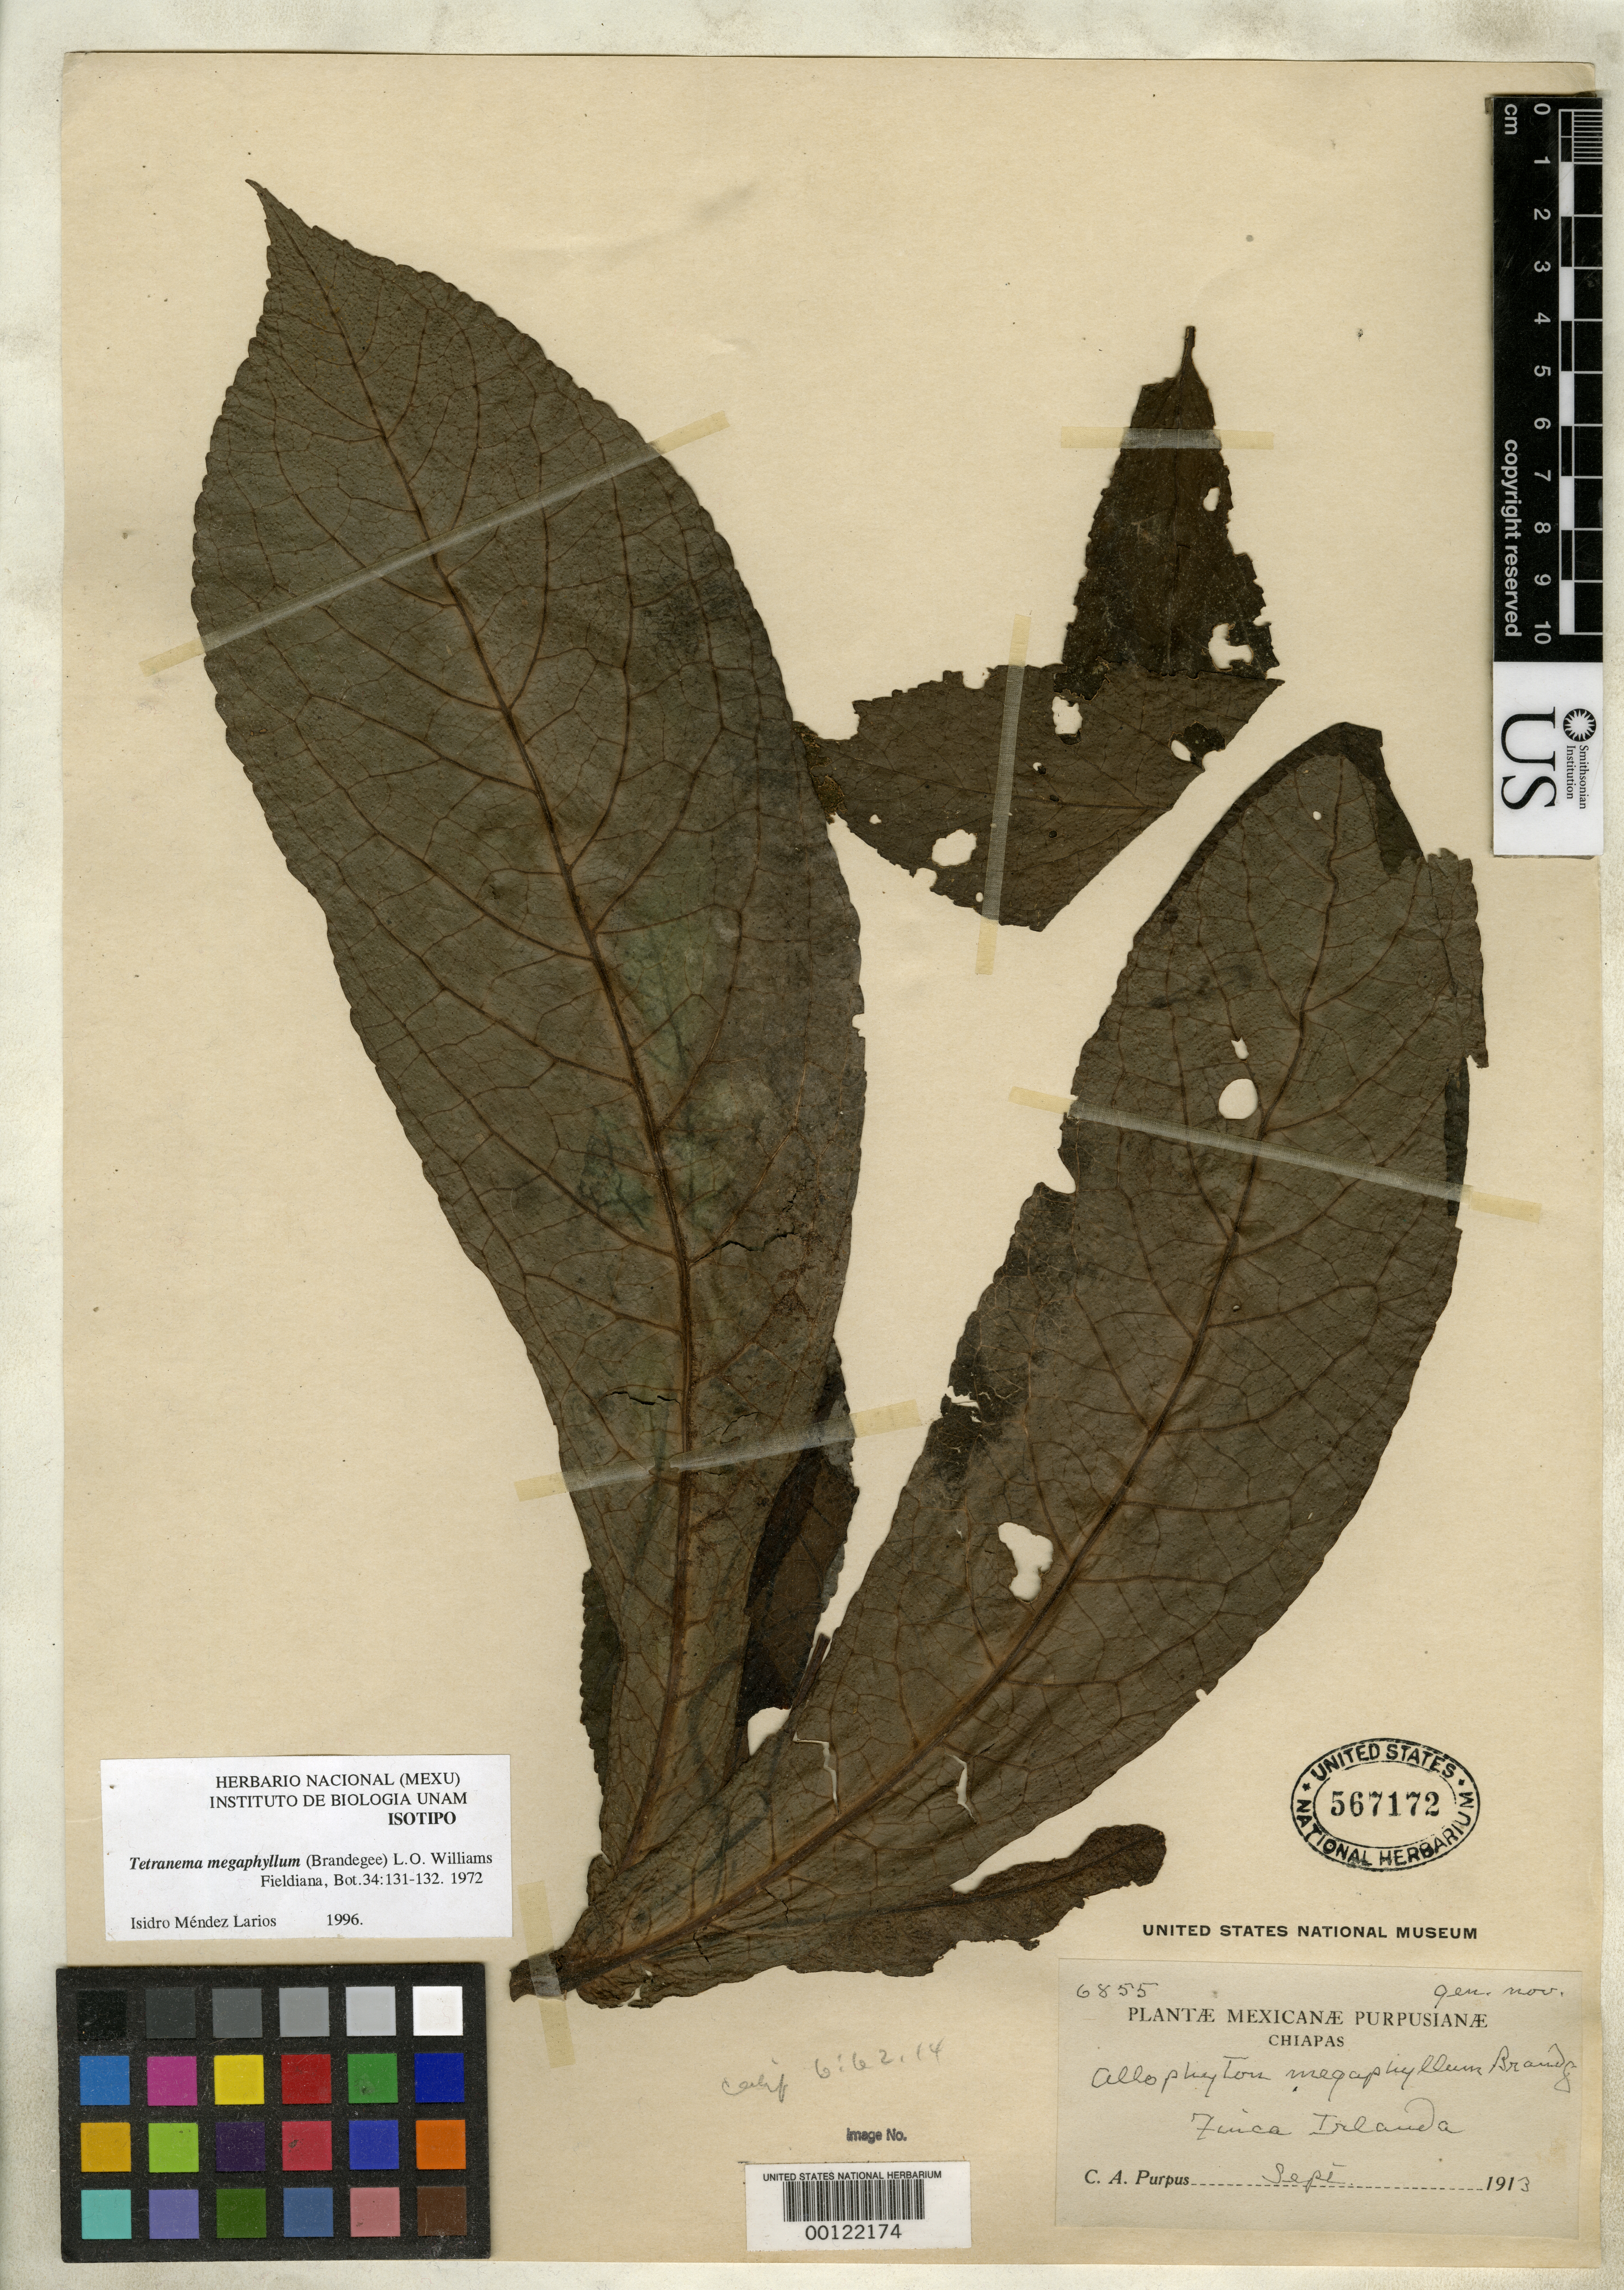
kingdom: Plantae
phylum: Tracheophyta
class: Magnoliopsida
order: Lamiales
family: Plantaginaceae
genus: Allophyton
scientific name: Allophyton megaphyllum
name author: Brandegee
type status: Isotype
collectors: C. A. Purpus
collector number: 6855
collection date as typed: Sep 1913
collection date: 1913-09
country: Mexico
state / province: Chiapas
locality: Finca Islanda.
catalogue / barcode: US 567172